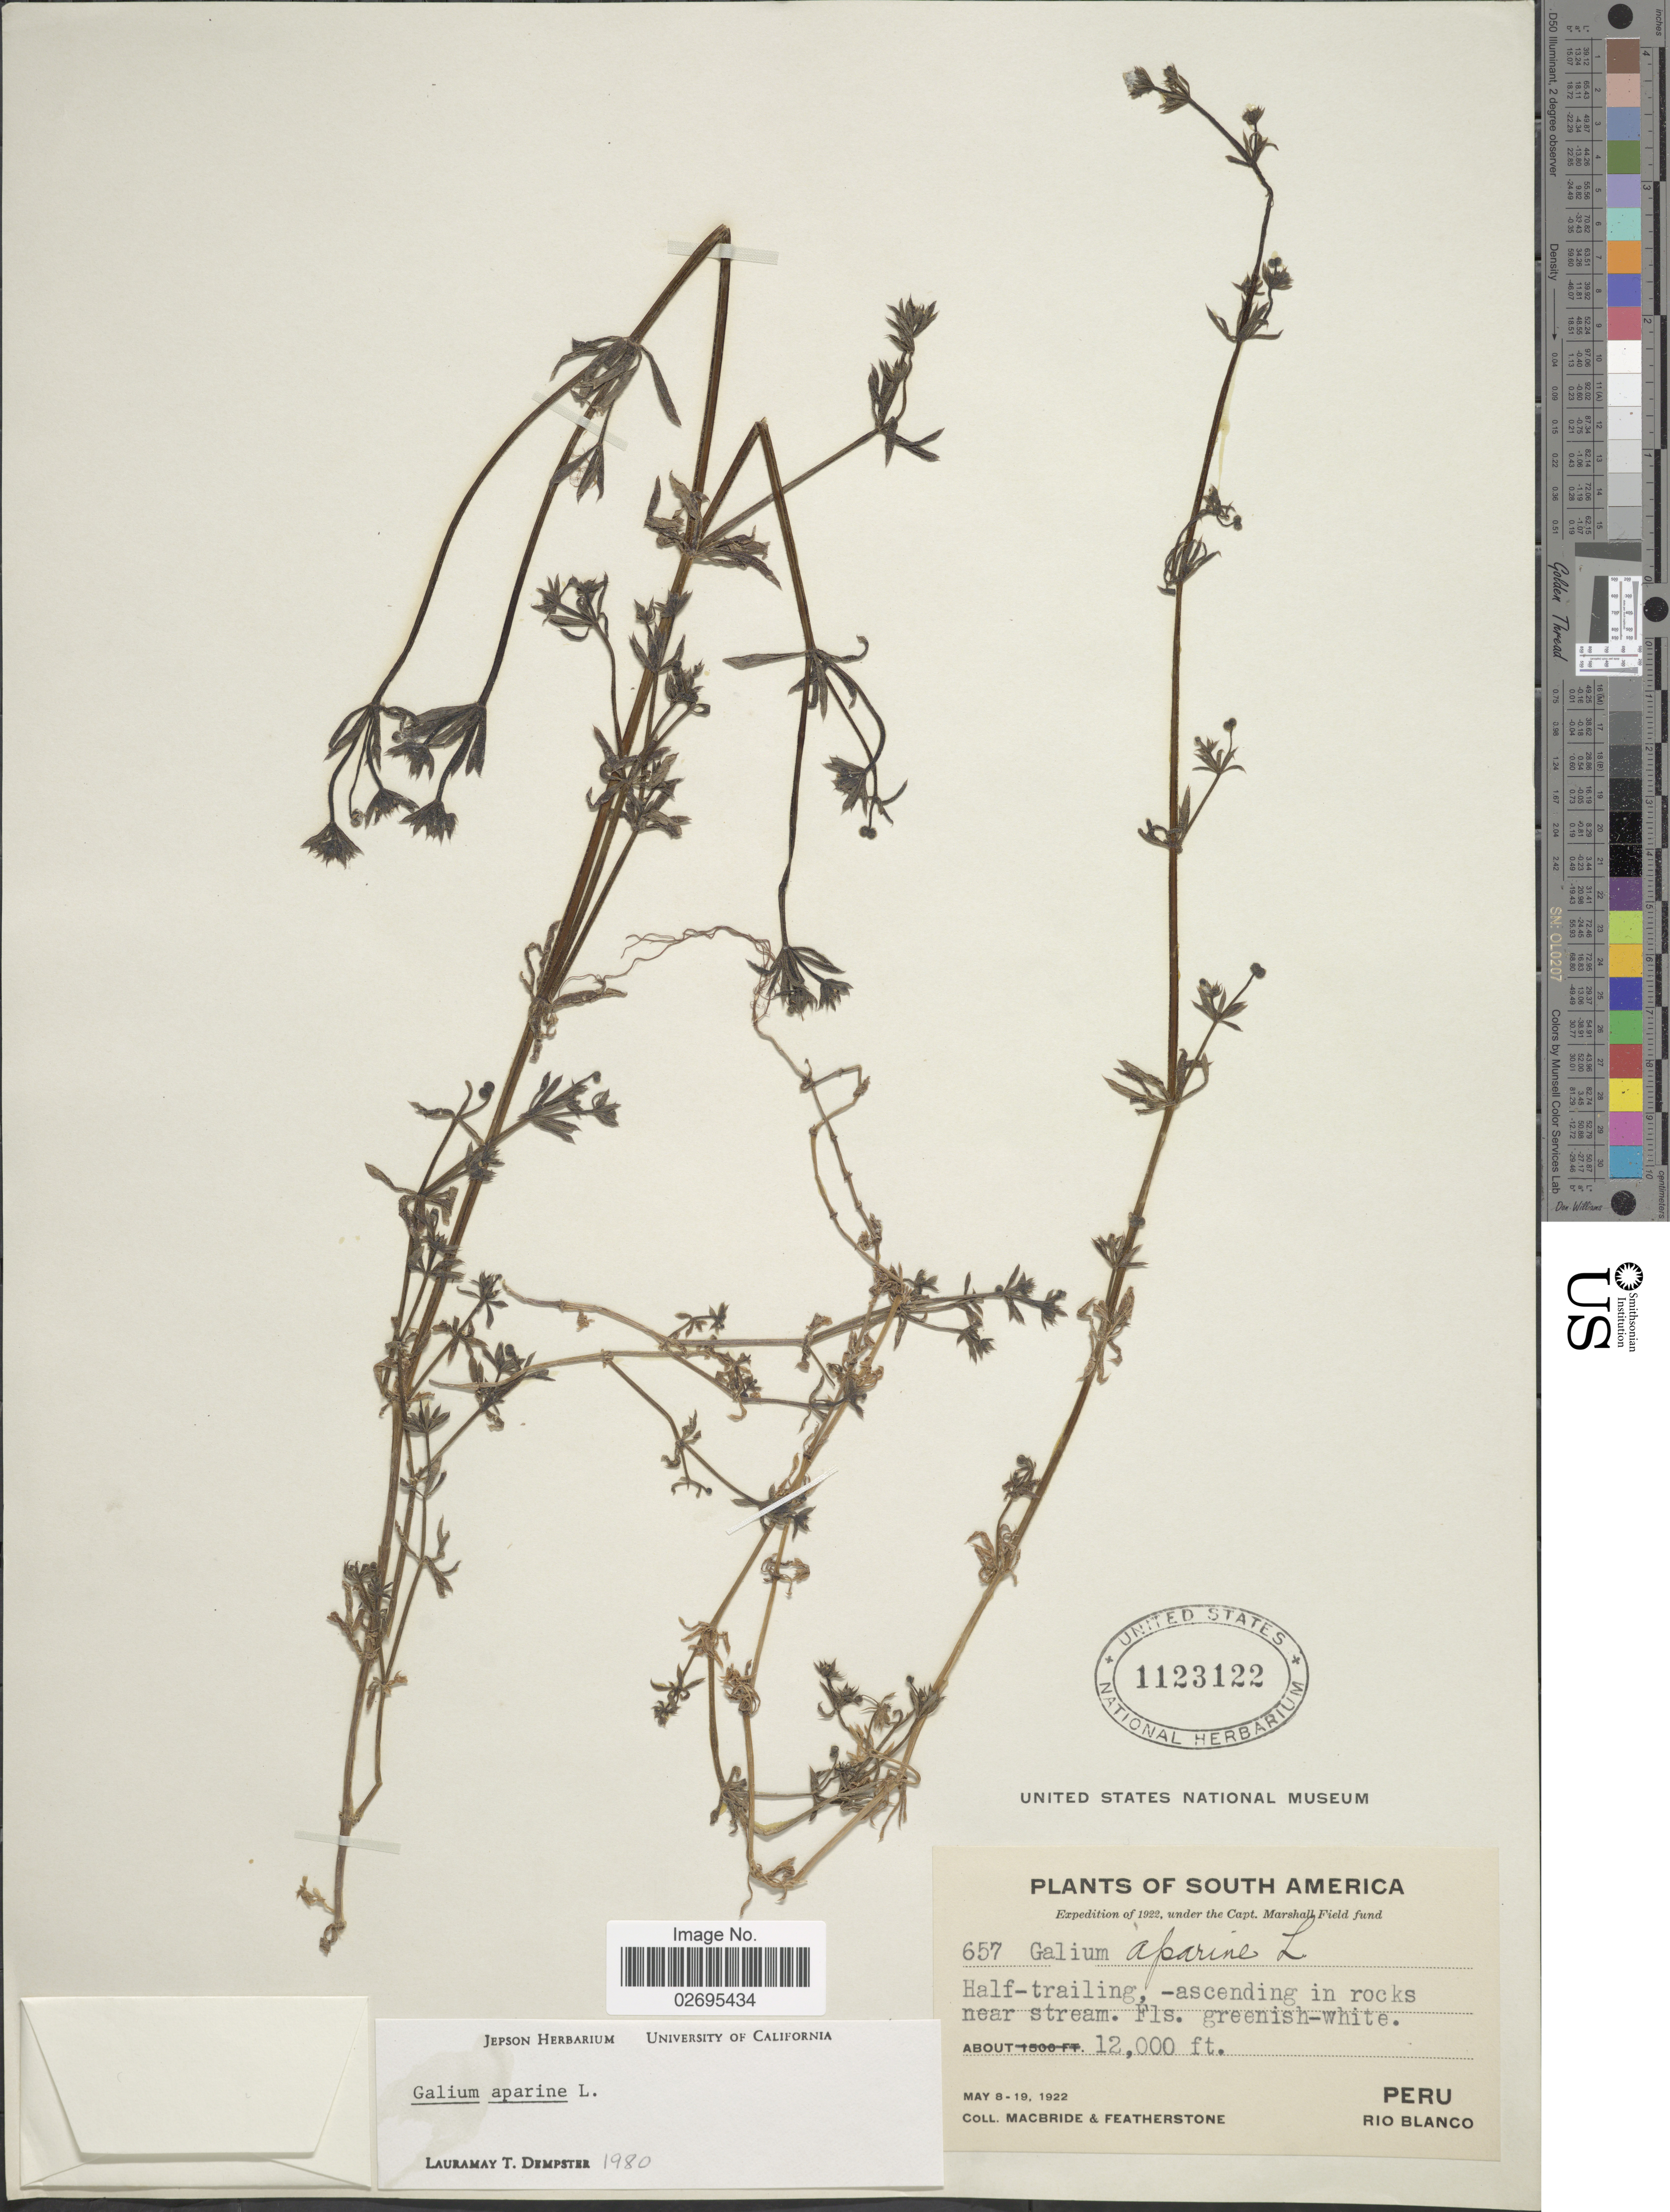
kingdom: Plantae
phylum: Tracheophyta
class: Magnoliopsida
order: Gentianales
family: Rubiaceae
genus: Galium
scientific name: Galium aparine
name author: L.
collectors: Macbride, -- & -. Featherstone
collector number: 657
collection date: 1922-05-08/1922-05-19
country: Peru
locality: Half-trailing, ascending in rocks near stream. Rio Blanco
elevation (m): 3658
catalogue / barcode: US 1123122